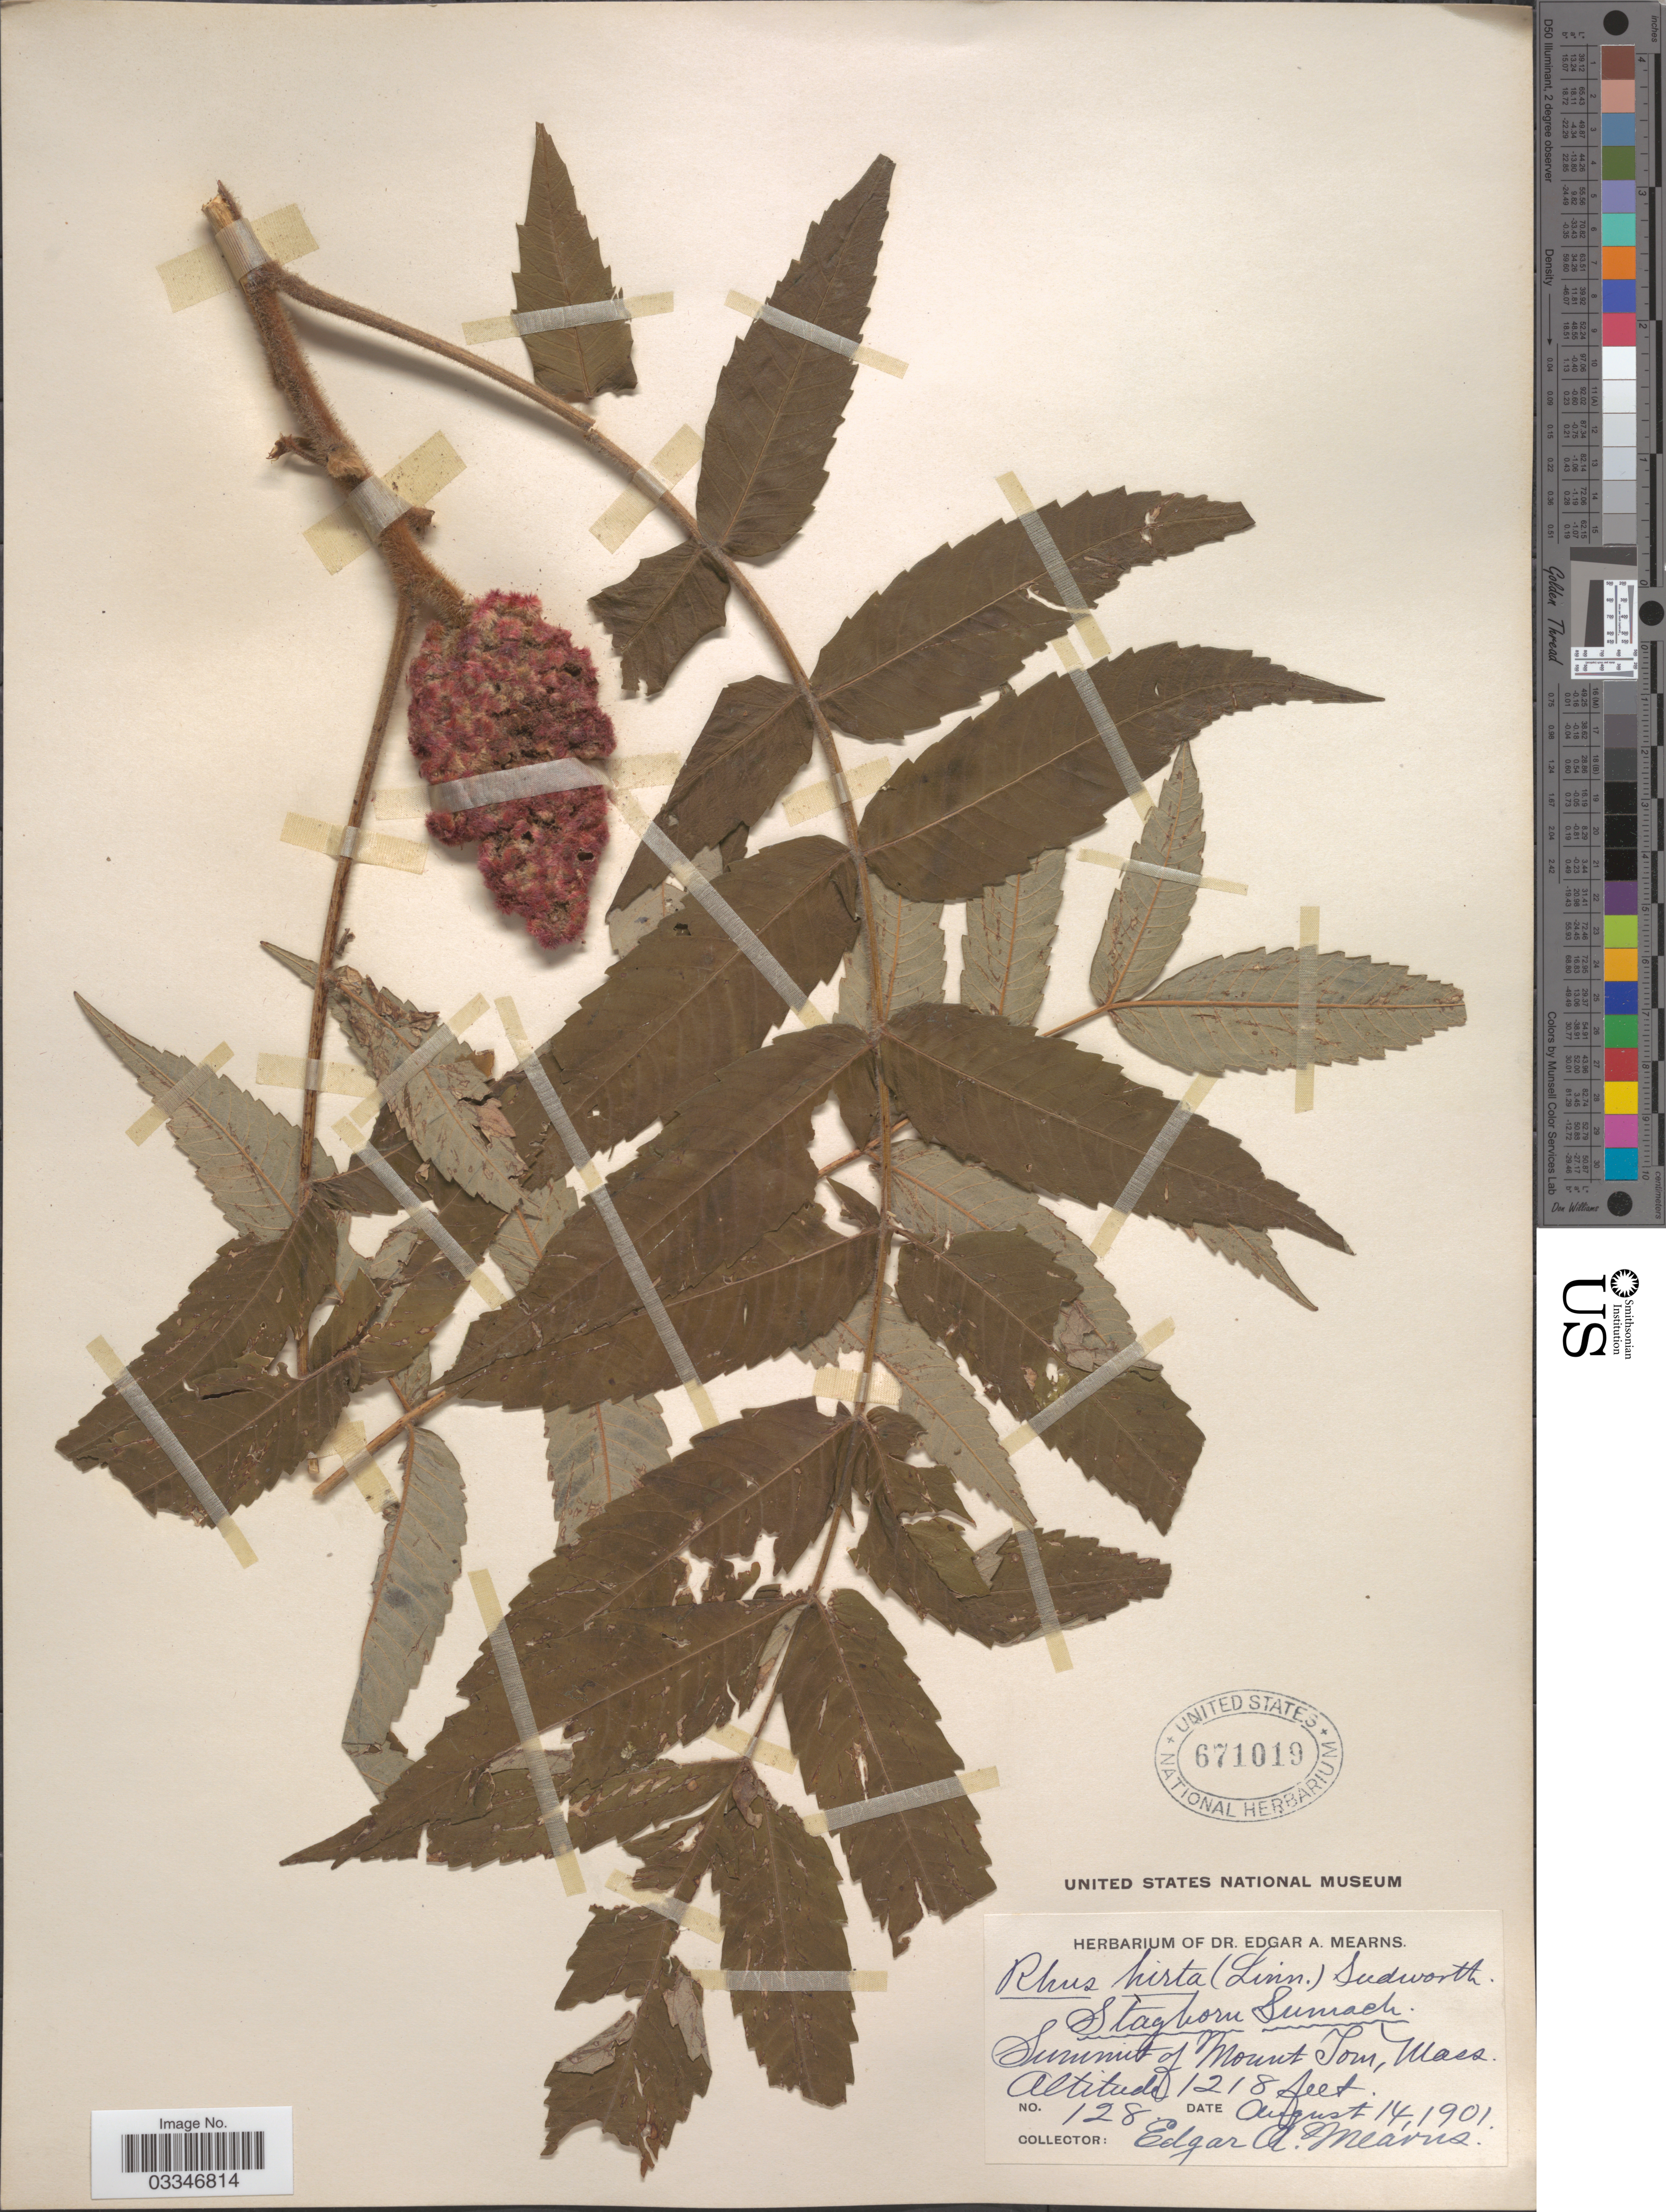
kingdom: Plantae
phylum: Tracheophyta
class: Magnoliopsida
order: Sapindales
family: Anacardiaceae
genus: Rhus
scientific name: Rhus typhina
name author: L.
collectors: E. A. Mearns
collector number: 128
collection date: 1901-08-14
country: United States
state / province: Massachusetts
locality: Summit of Mount Tom.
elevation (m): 371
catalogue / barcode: US 671019